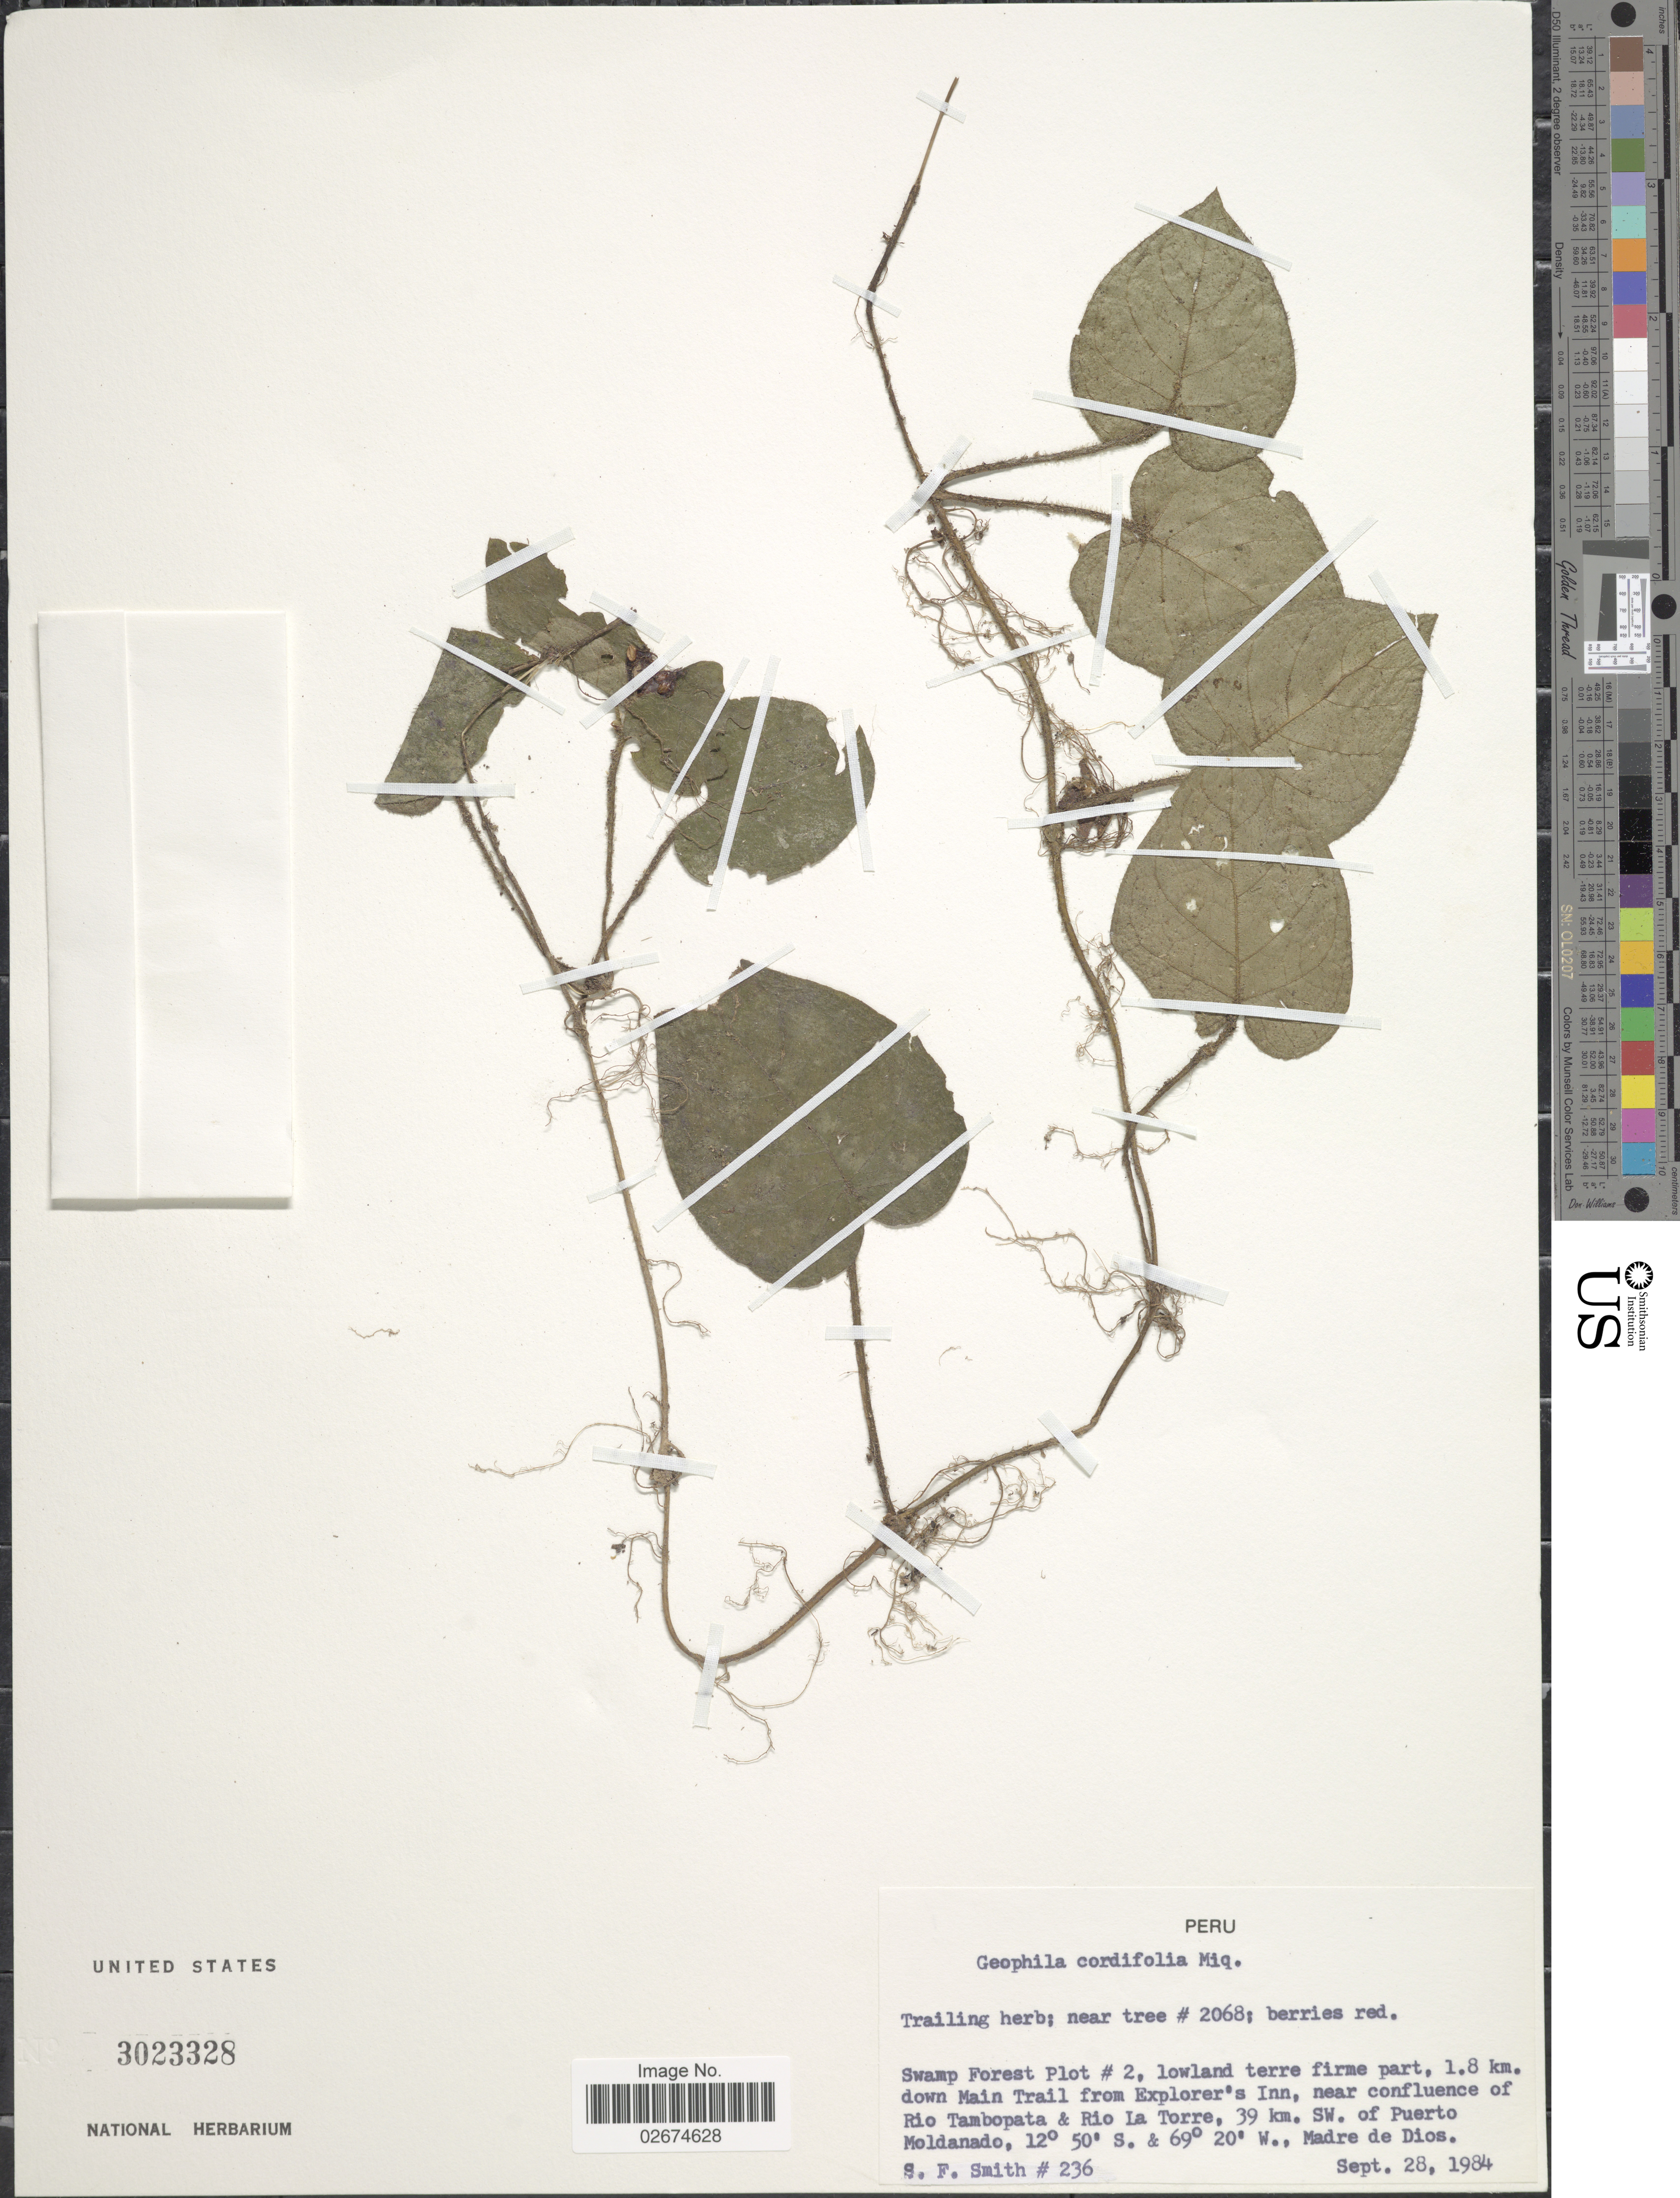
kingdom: Plantae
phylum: Tracheophyta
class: Magnoliopsida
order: Gentianales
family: Rubiaceae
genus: Geophila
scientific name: Geophila cordifolia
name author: Miq.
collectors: S.F. Smith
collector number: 236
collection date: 1984-09-28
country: Peru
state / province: Madre de Dios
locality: Swamp Forest Plot #2, lowland terre firme part, 1.8 km. down Main Trail from Explorer's Inn, near confluence of Rio Tambopata & Rio La Torre, 39 km. SW. of Puerto Moldanado, Madre de Dios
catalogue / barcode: US 3023328